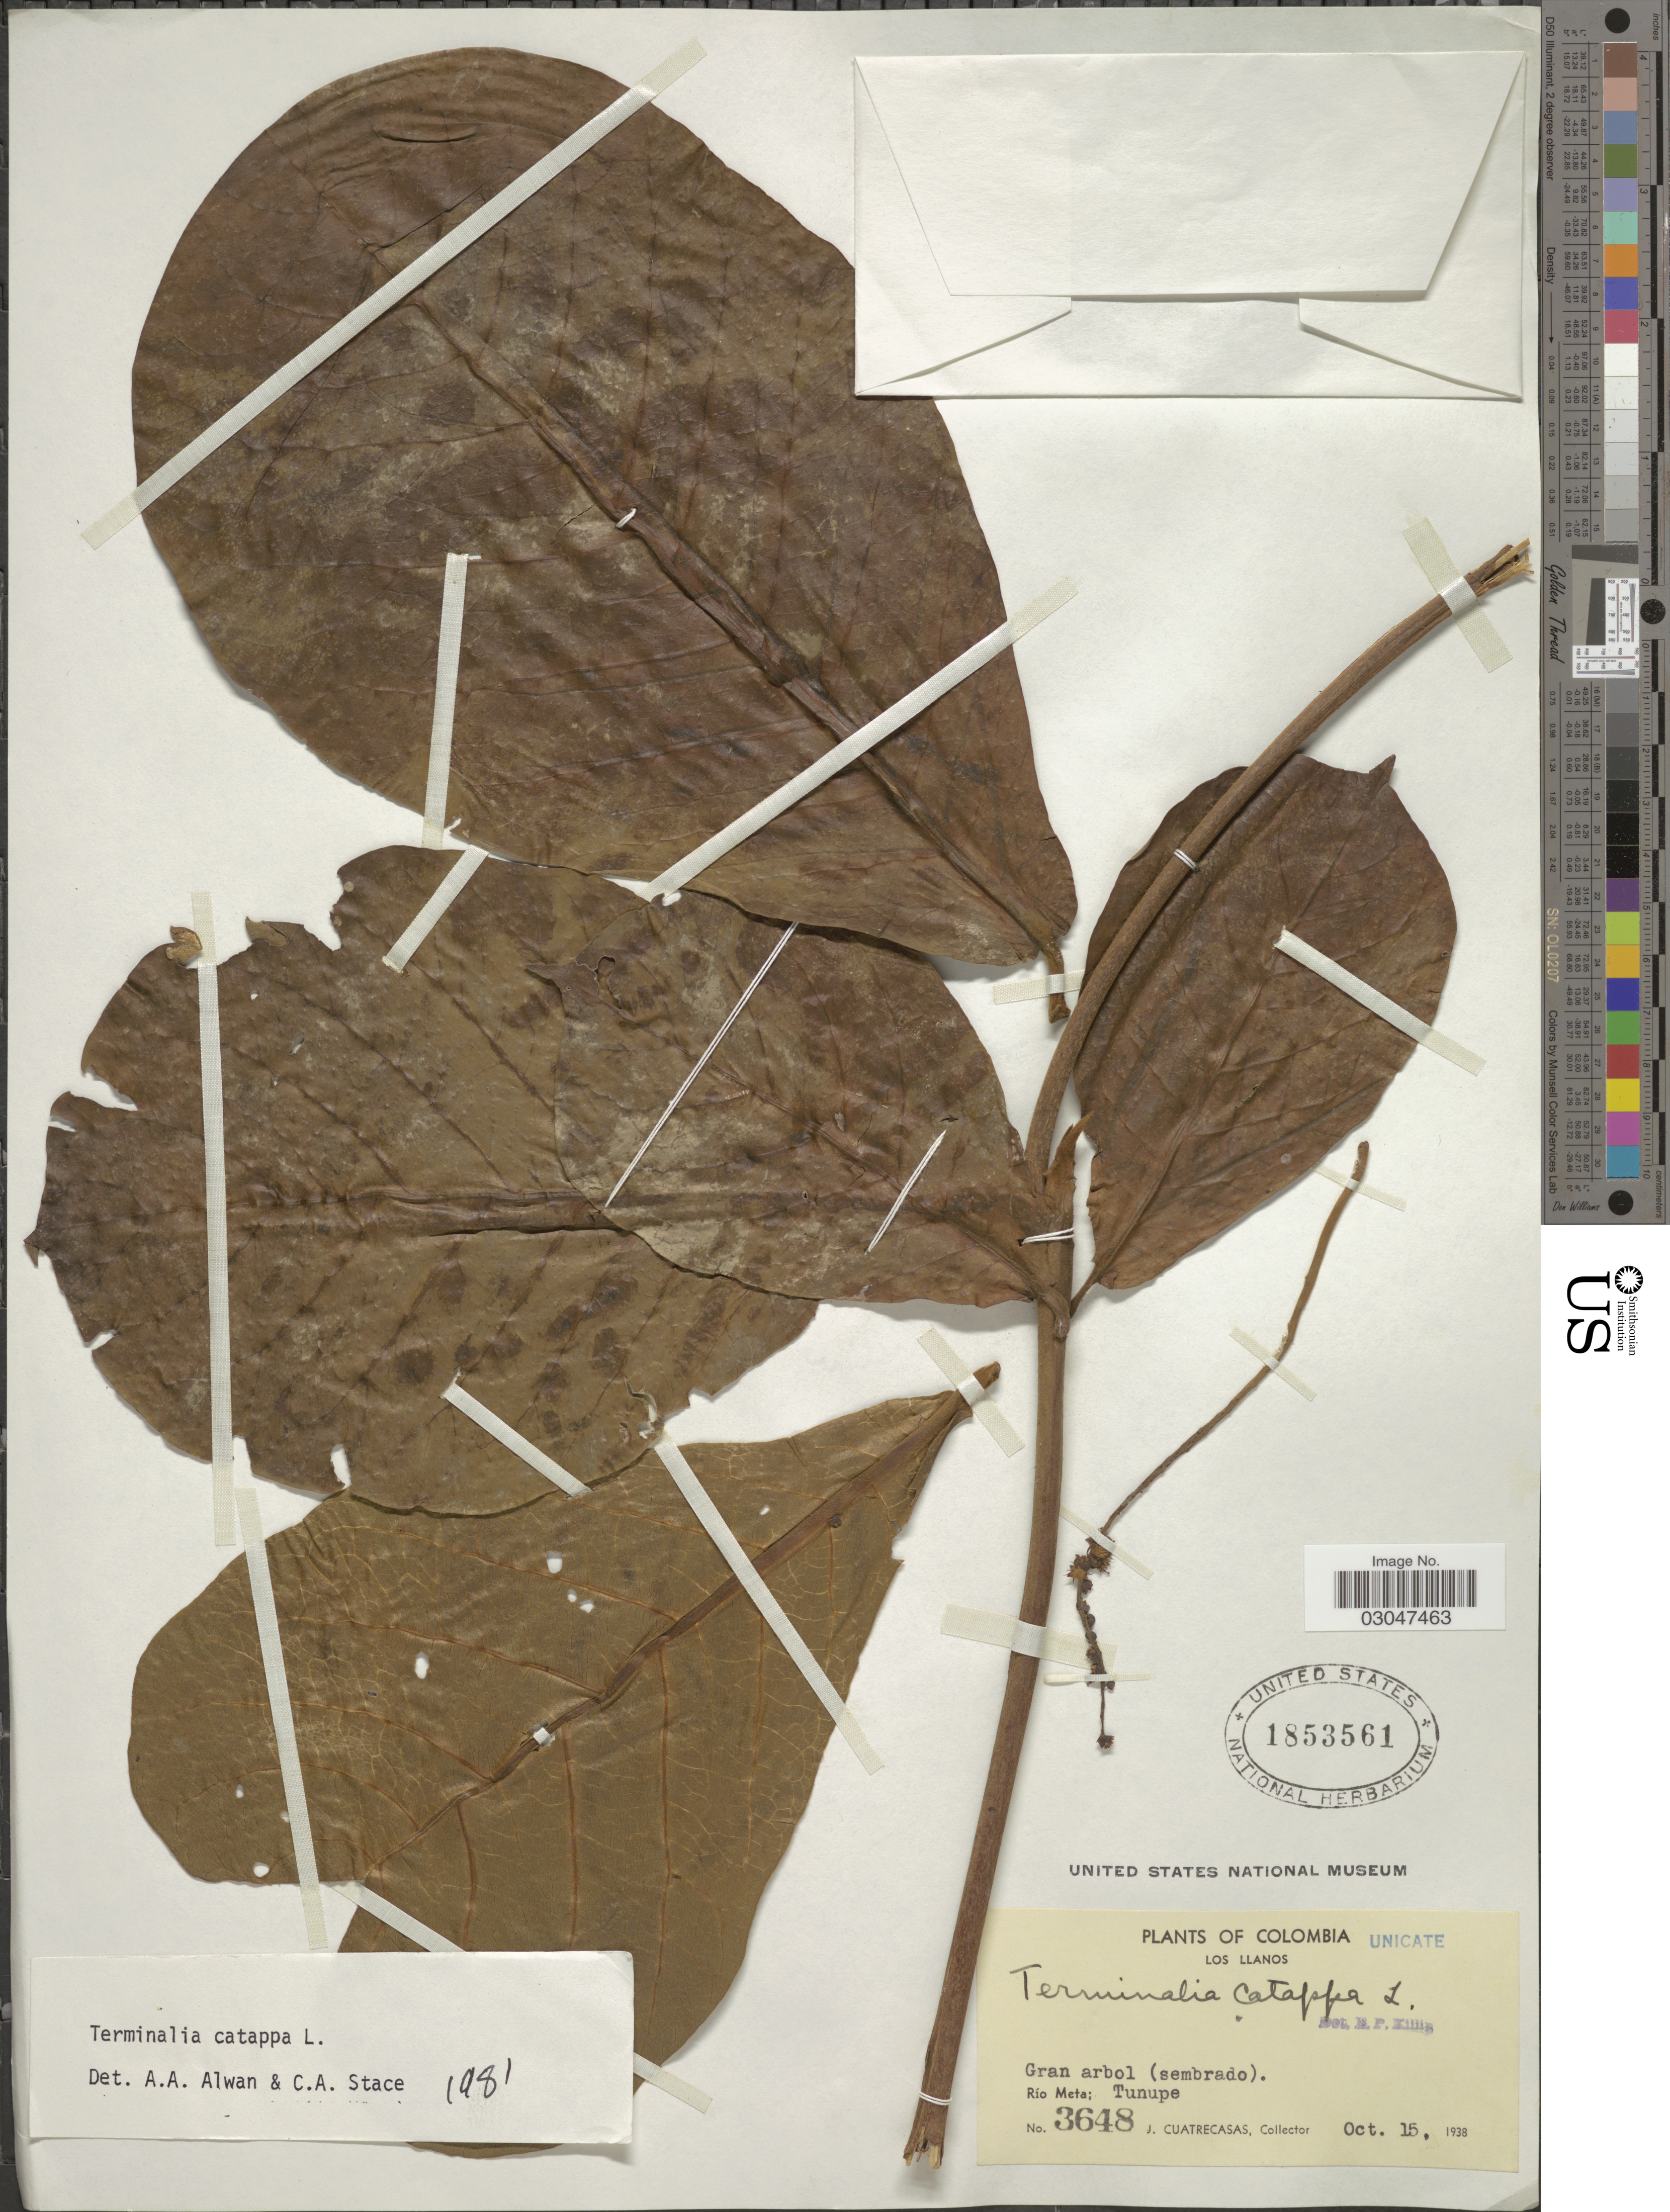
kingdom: Plantae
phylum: Tracheophyta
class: Magnoliopsida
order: Myrtales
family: Combretaceae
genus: Terminalia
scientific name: Terminalia catappa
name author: L.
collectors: J. Cuatrecasas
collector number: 3648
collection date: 1938-10-15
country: Colombia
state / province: Meta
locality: Los Llanos. Río Meta; Tunupe.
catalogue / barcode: US 1853561